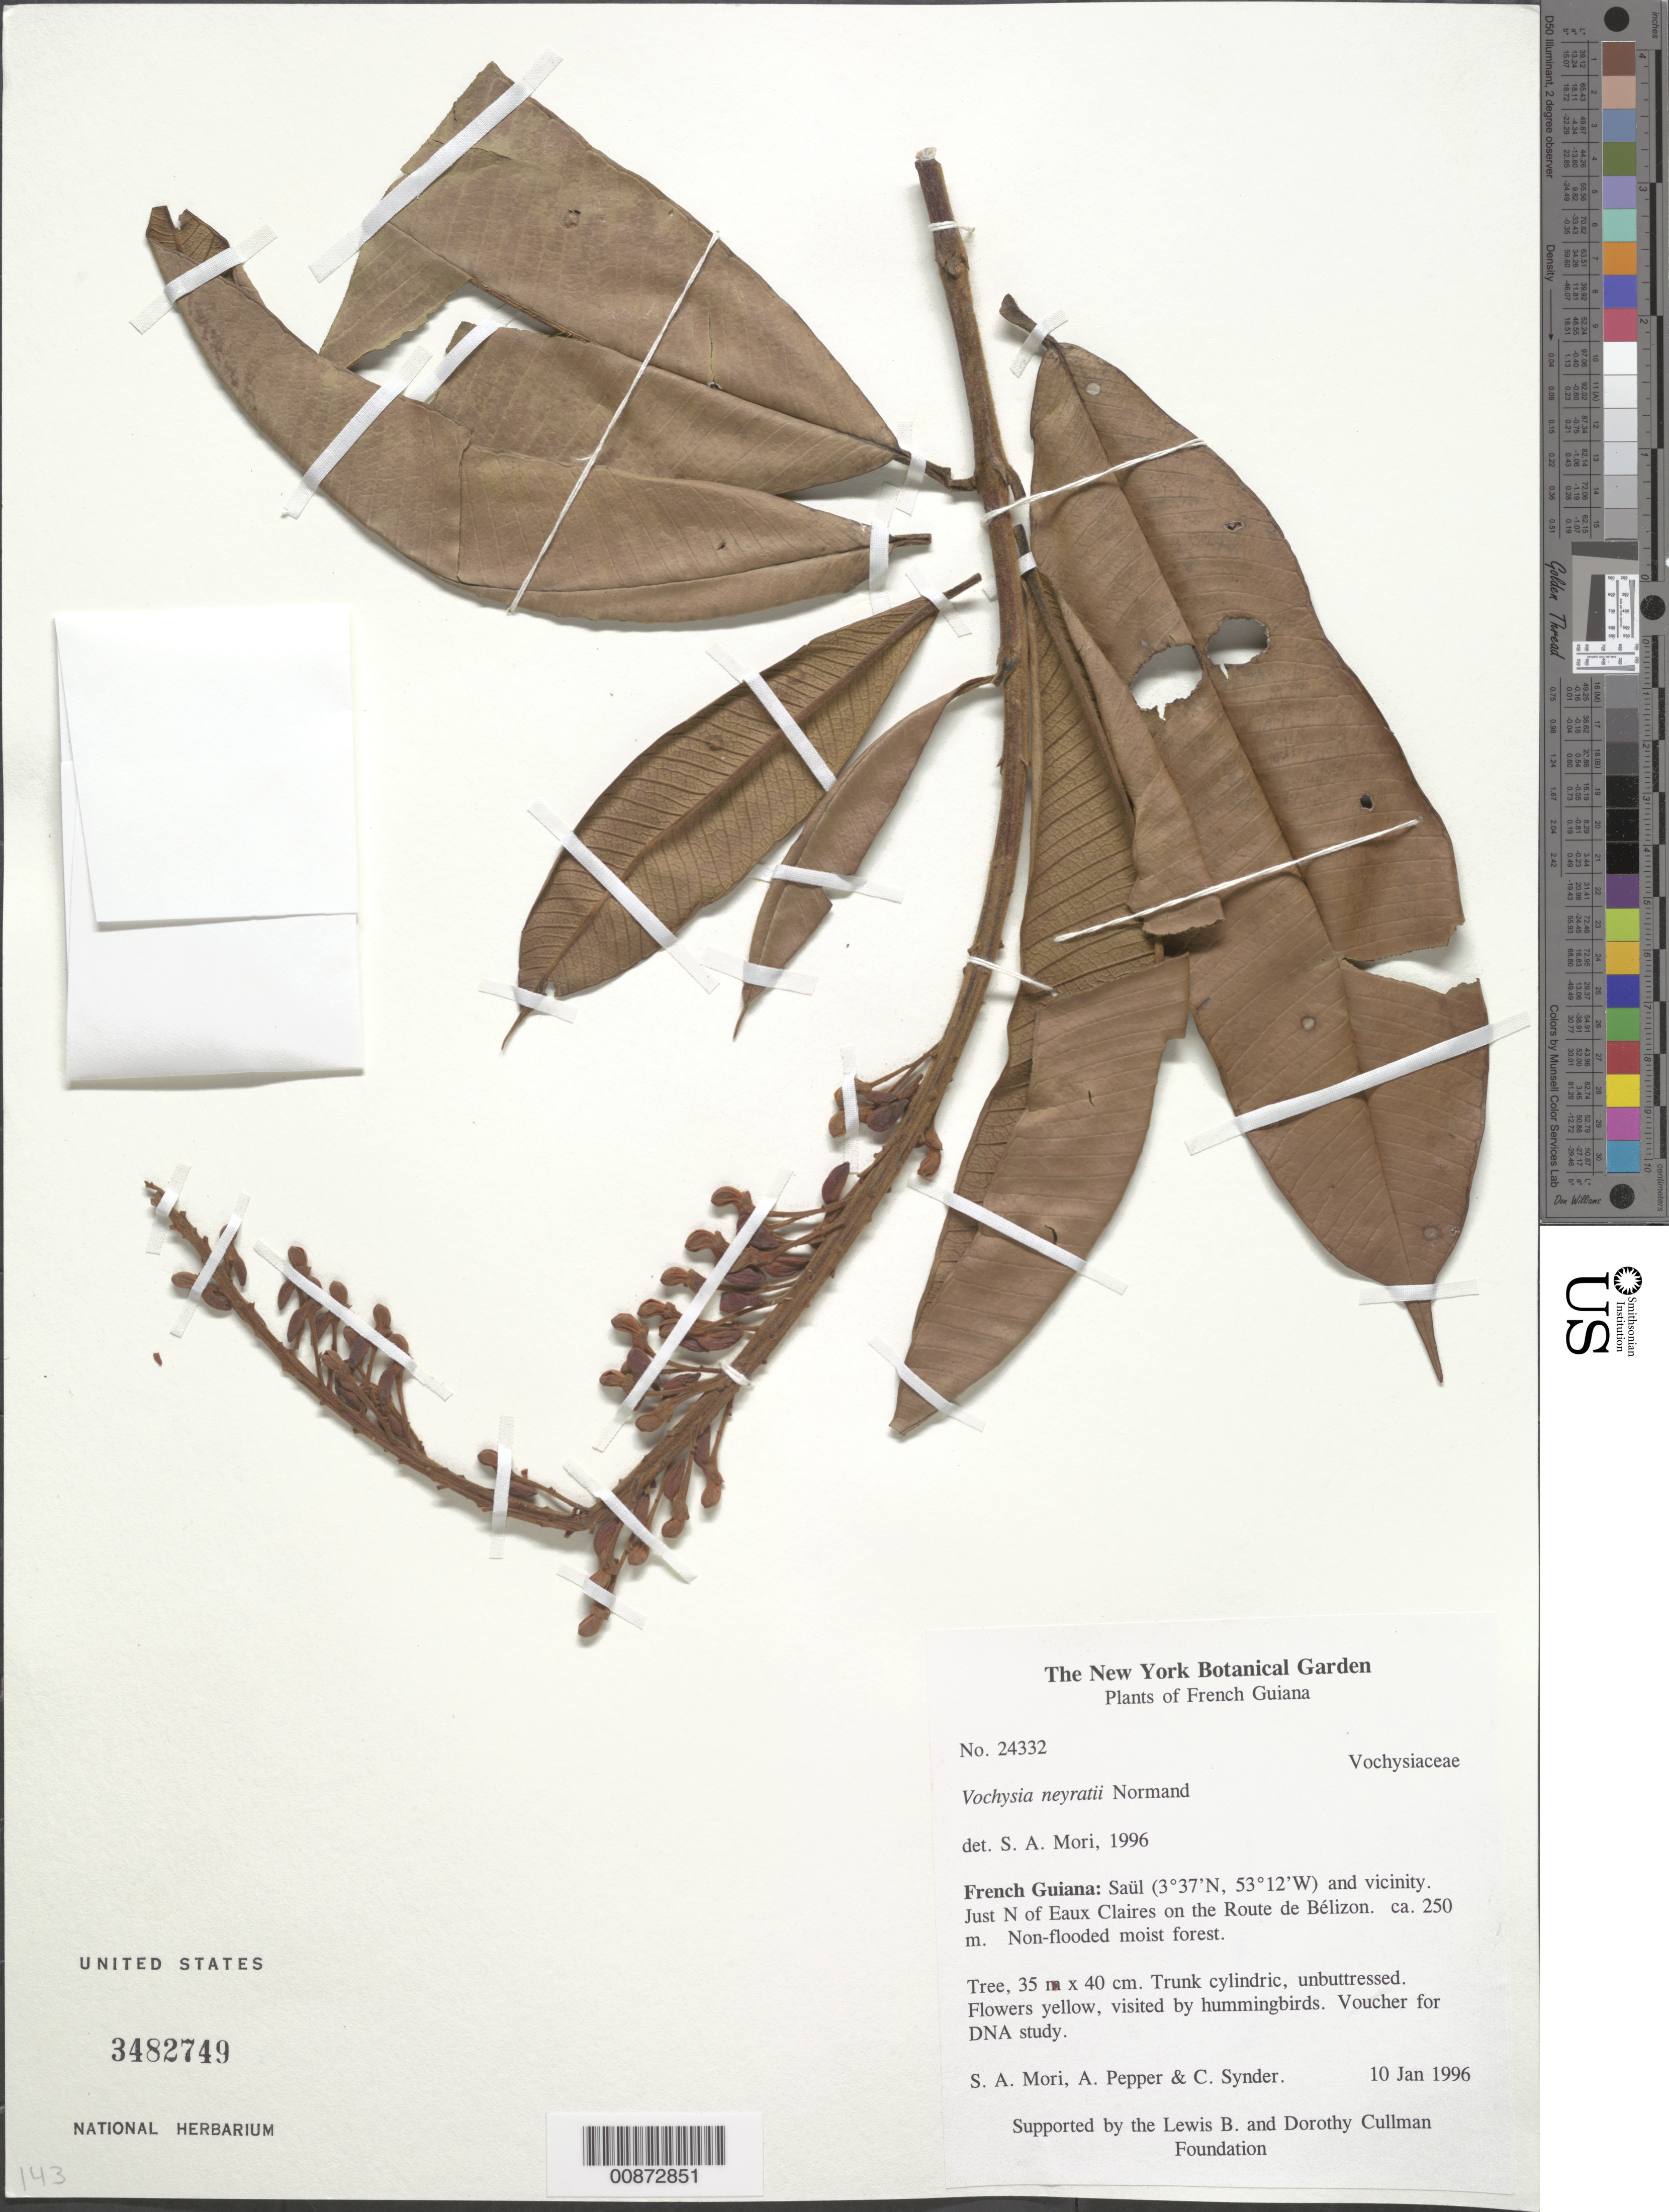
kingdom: Plantae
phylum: Tracheophyta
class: Magnoliopsida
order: Myrtales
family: Vochysiaceae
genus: Vochysia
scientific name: Vochysia neyratii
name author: Normand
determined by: Mori, Scott A.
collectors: S. Mori, A. Pepper & C. Snyder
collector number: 24332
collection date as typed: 10-Jan-96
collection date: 1996-01-10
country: French Guiana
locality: Saül and vic., Route de Belizon, just N of Eaux Claires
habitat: Non-flooded moist forest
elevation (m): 250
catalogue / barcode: US 3482749